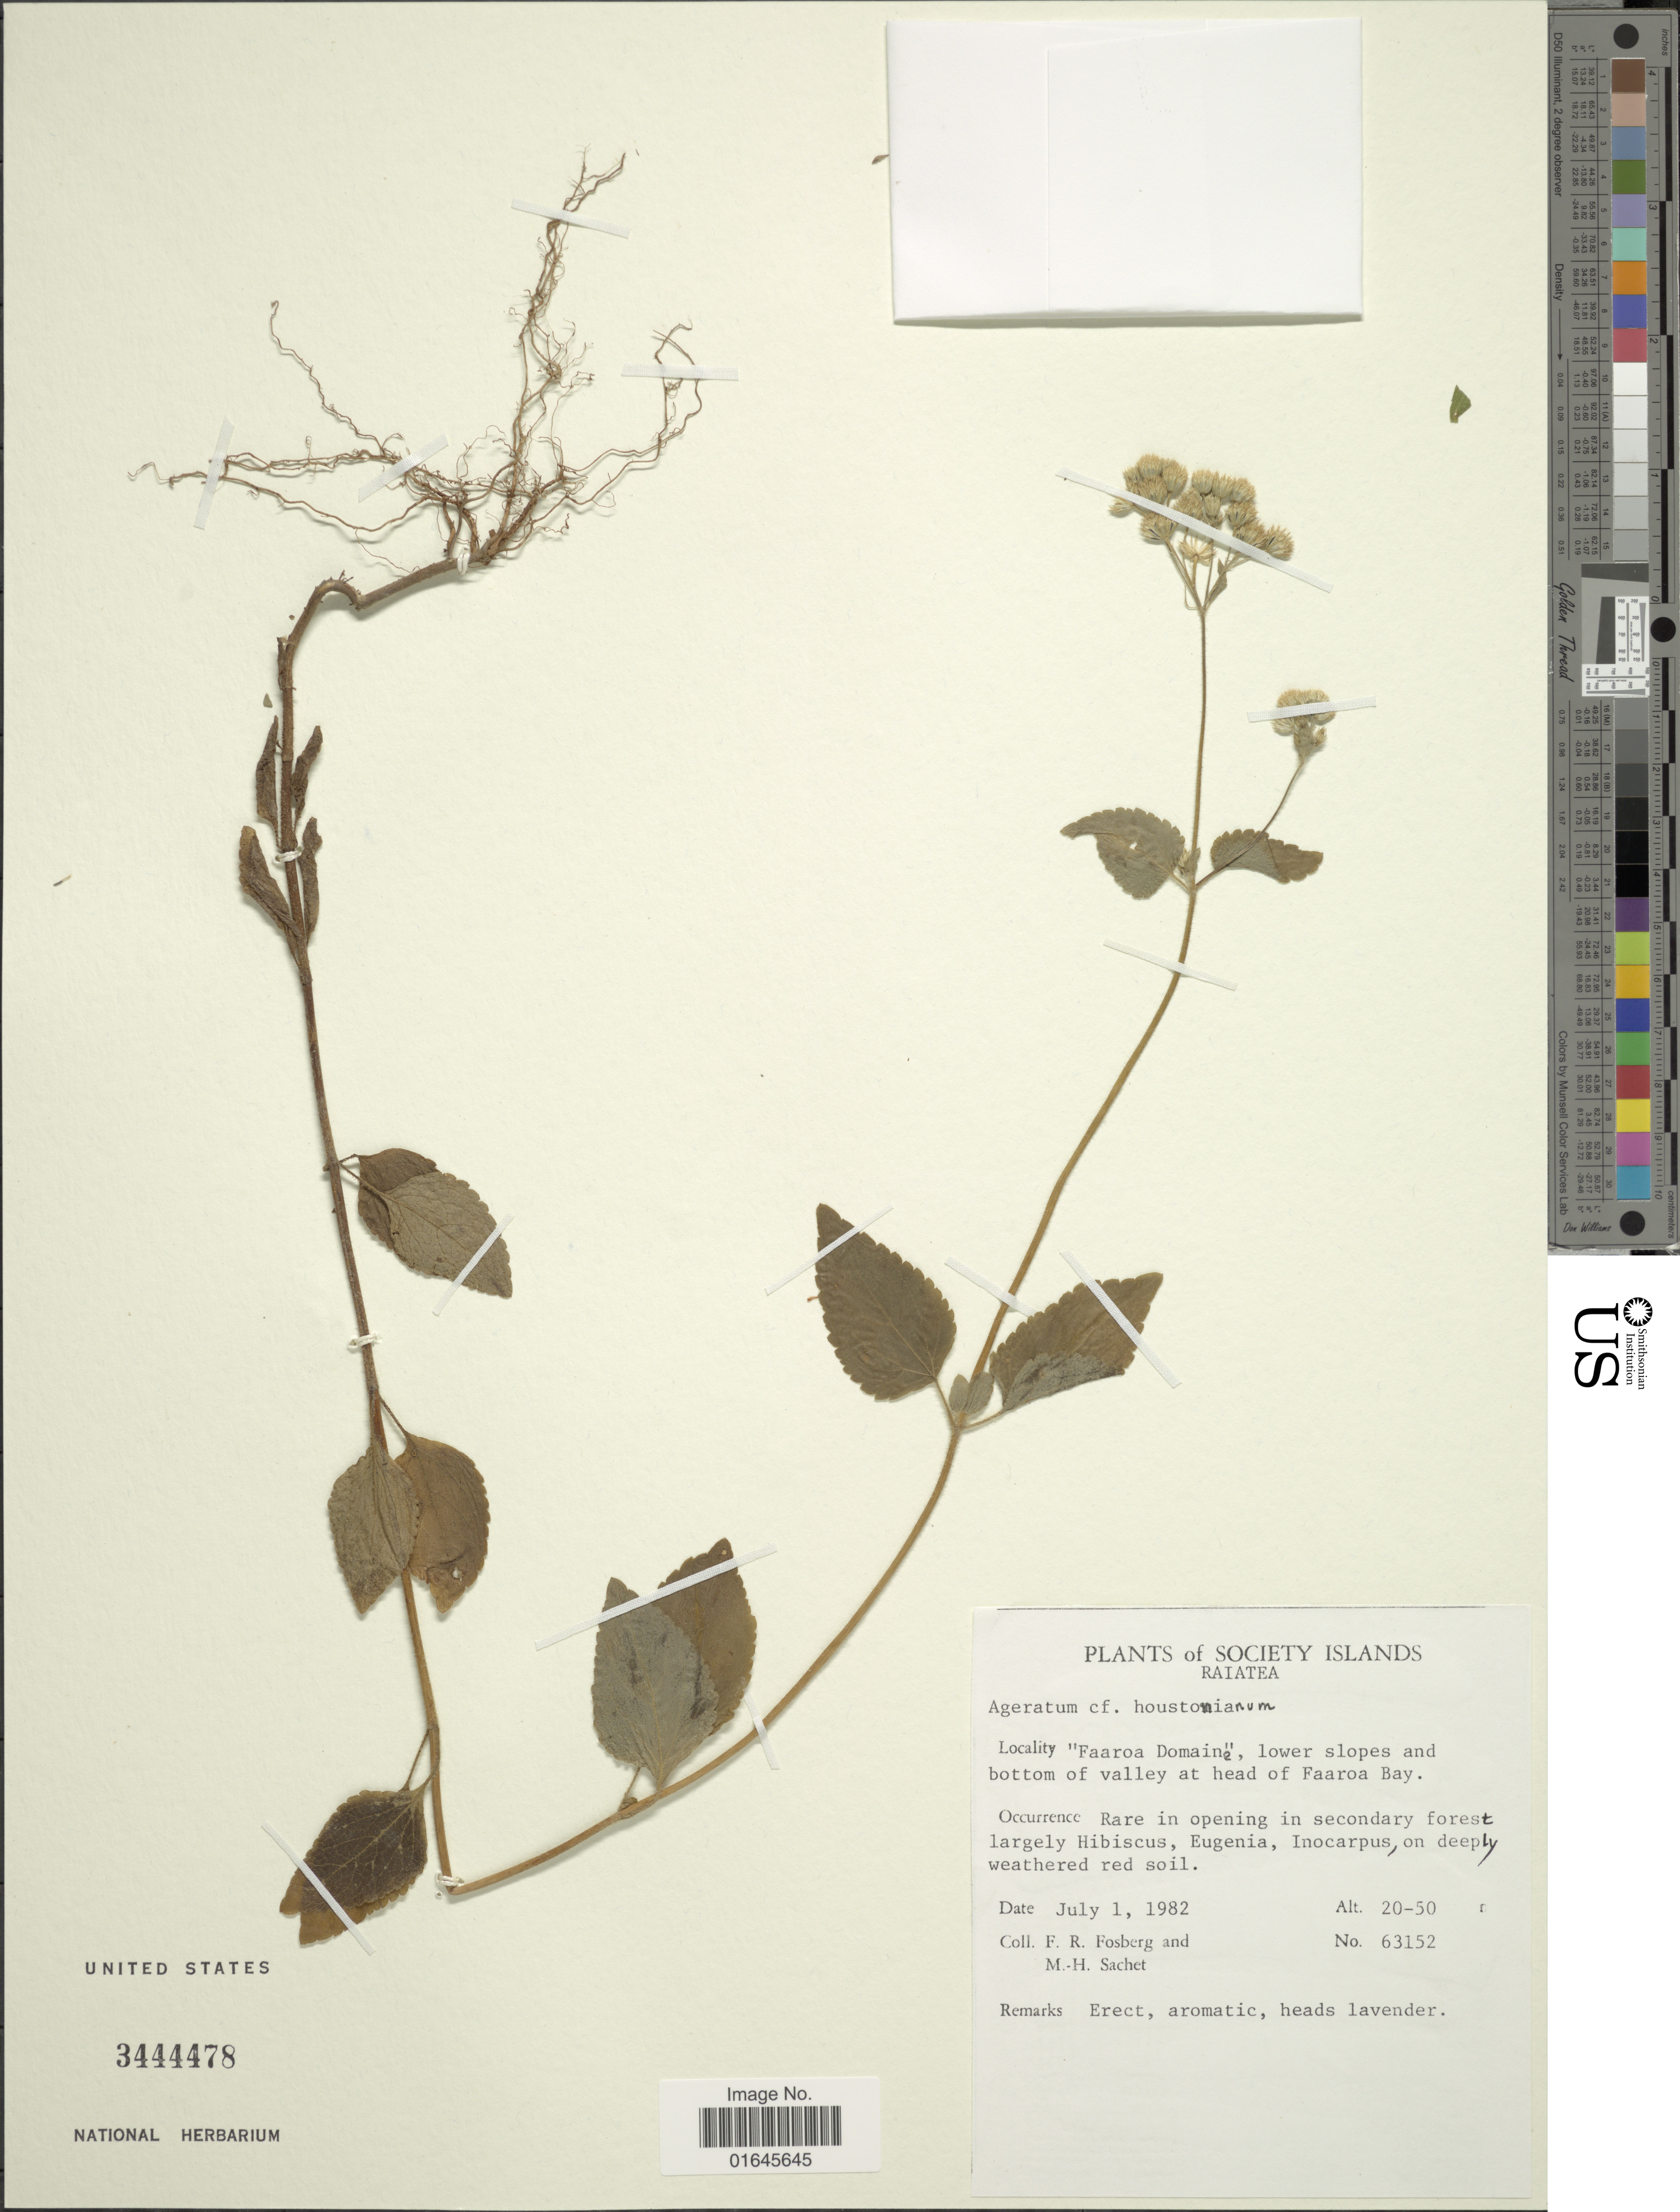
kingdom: Plantae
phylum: Tracheophyta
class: Magnoliopsida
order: Asterales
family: Asteraceae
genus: Ageratum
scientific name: Ageratum houstonianum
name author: Mill.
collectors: F. R. Fosberg & M.-H. Sachet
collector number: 63152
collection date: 1982-07-01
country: French Polynesia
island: Raiatea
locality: Society Islands, Raiatea, "Faaroa Domain", lower slopes and bottom of valley at head of Faaroa Bay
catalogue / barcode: US 3444478